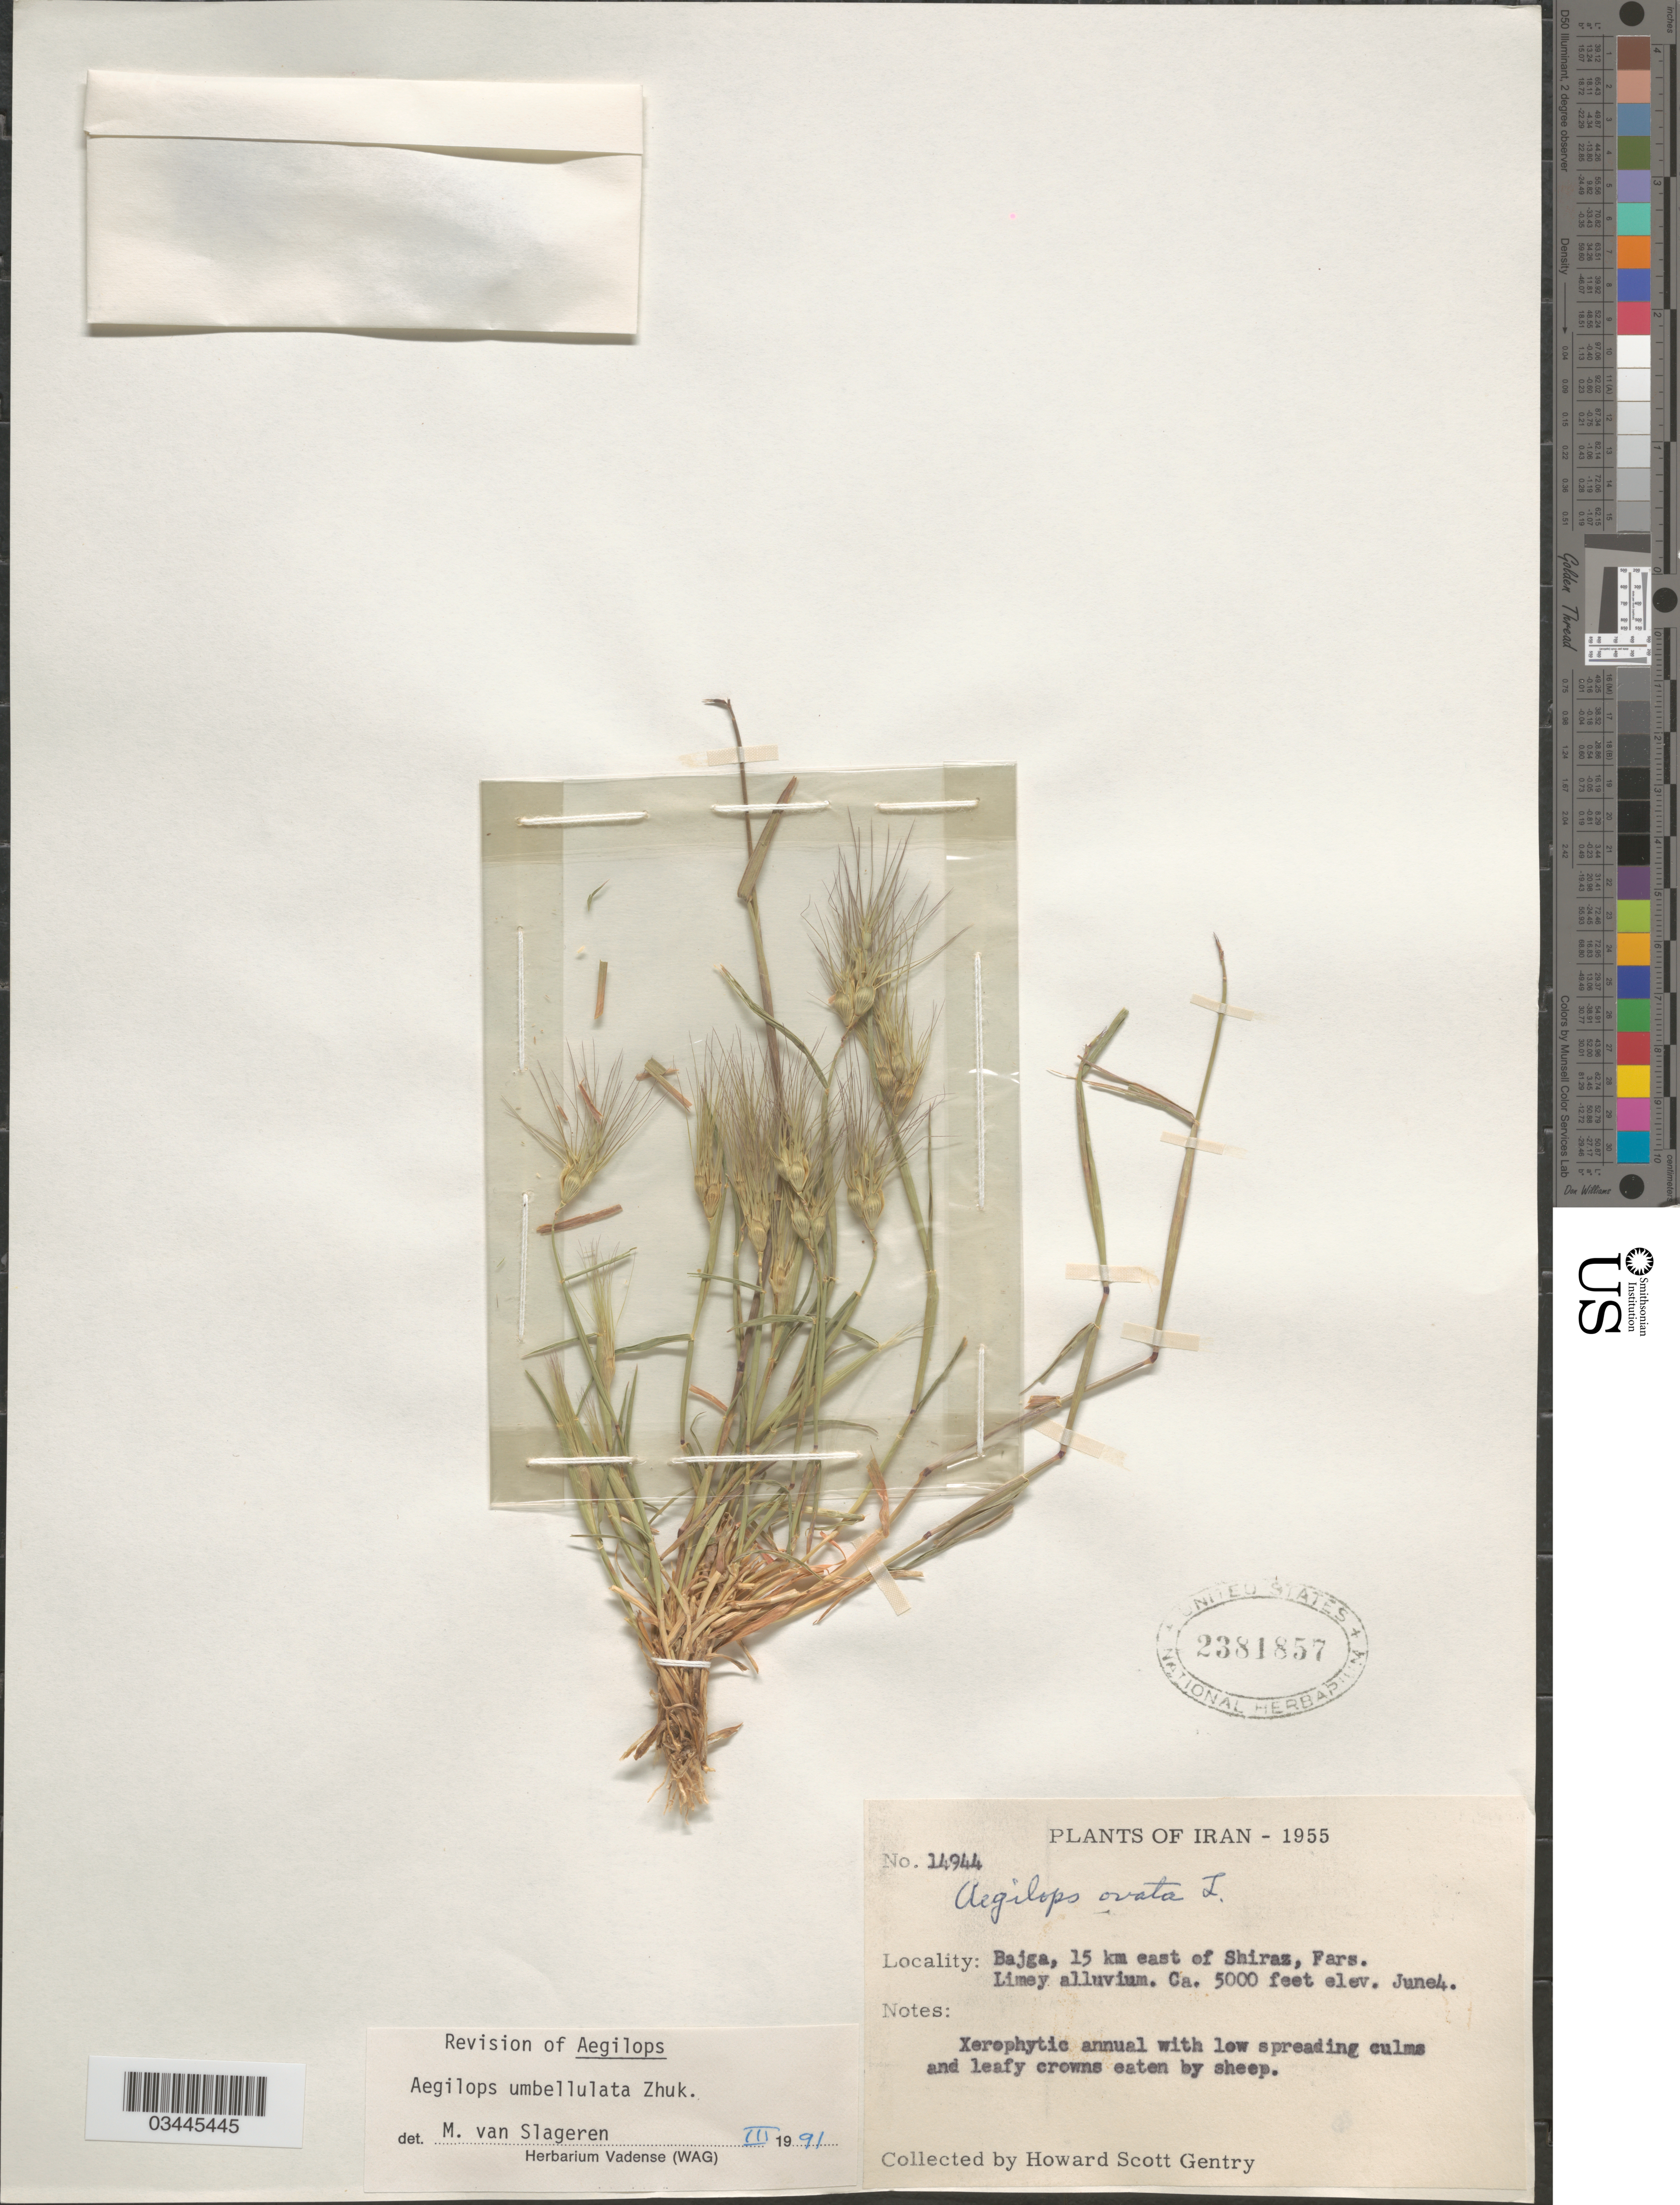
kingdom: Plantae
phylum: Tracheophyta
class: Liliopsida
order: Poales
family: Poaceae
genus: Aegilops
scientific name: Aegilops umbellulata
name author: Zhuk.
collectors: H. S. Gentry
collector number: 14944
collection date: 1955-06-04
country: Iran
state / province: Fars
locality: Bajga, 15 km east of Shiraz. Limey alluvium.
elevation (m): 1524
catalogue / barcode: US 2381857